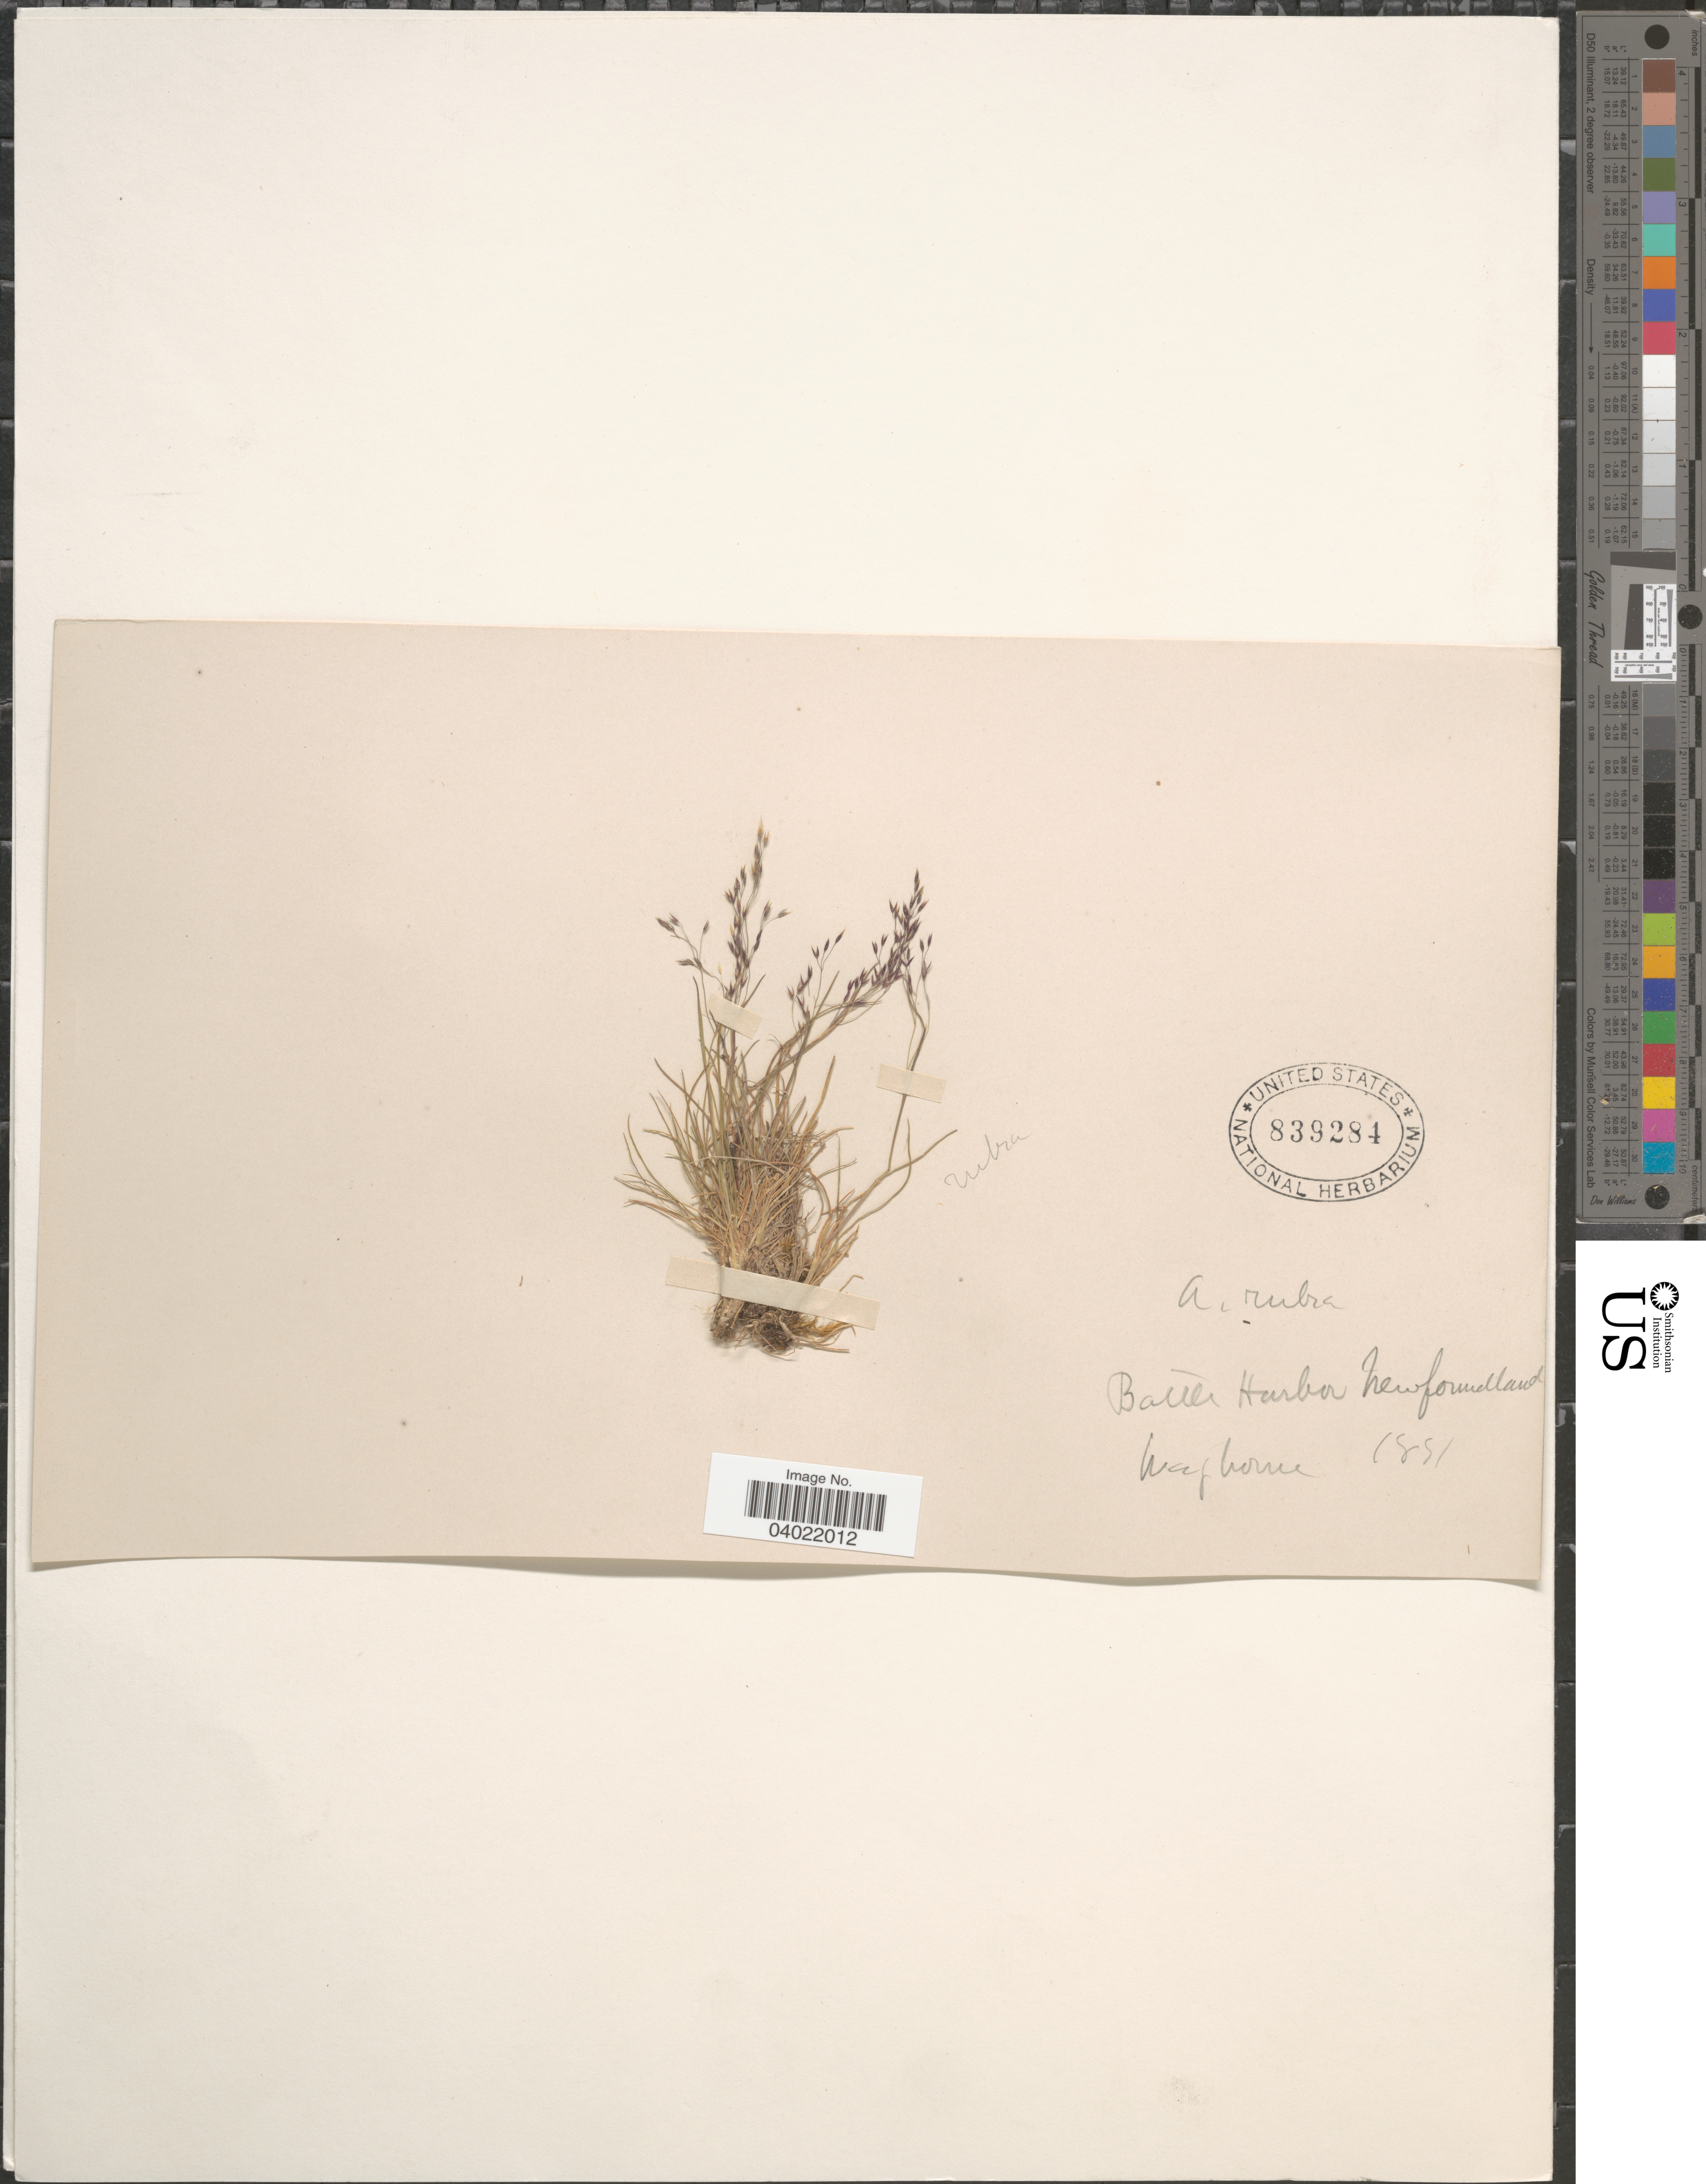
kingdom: Plantae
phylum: Tracheophyta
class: Liliopsida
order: Poales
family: Poaceae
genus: Agrostis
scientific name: Agrostis scabra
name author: Willd.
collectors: Waghorne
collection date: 1891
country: Canada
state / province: Newfoundland and Labrador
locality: Battle Harbor.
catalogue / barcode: US 839284